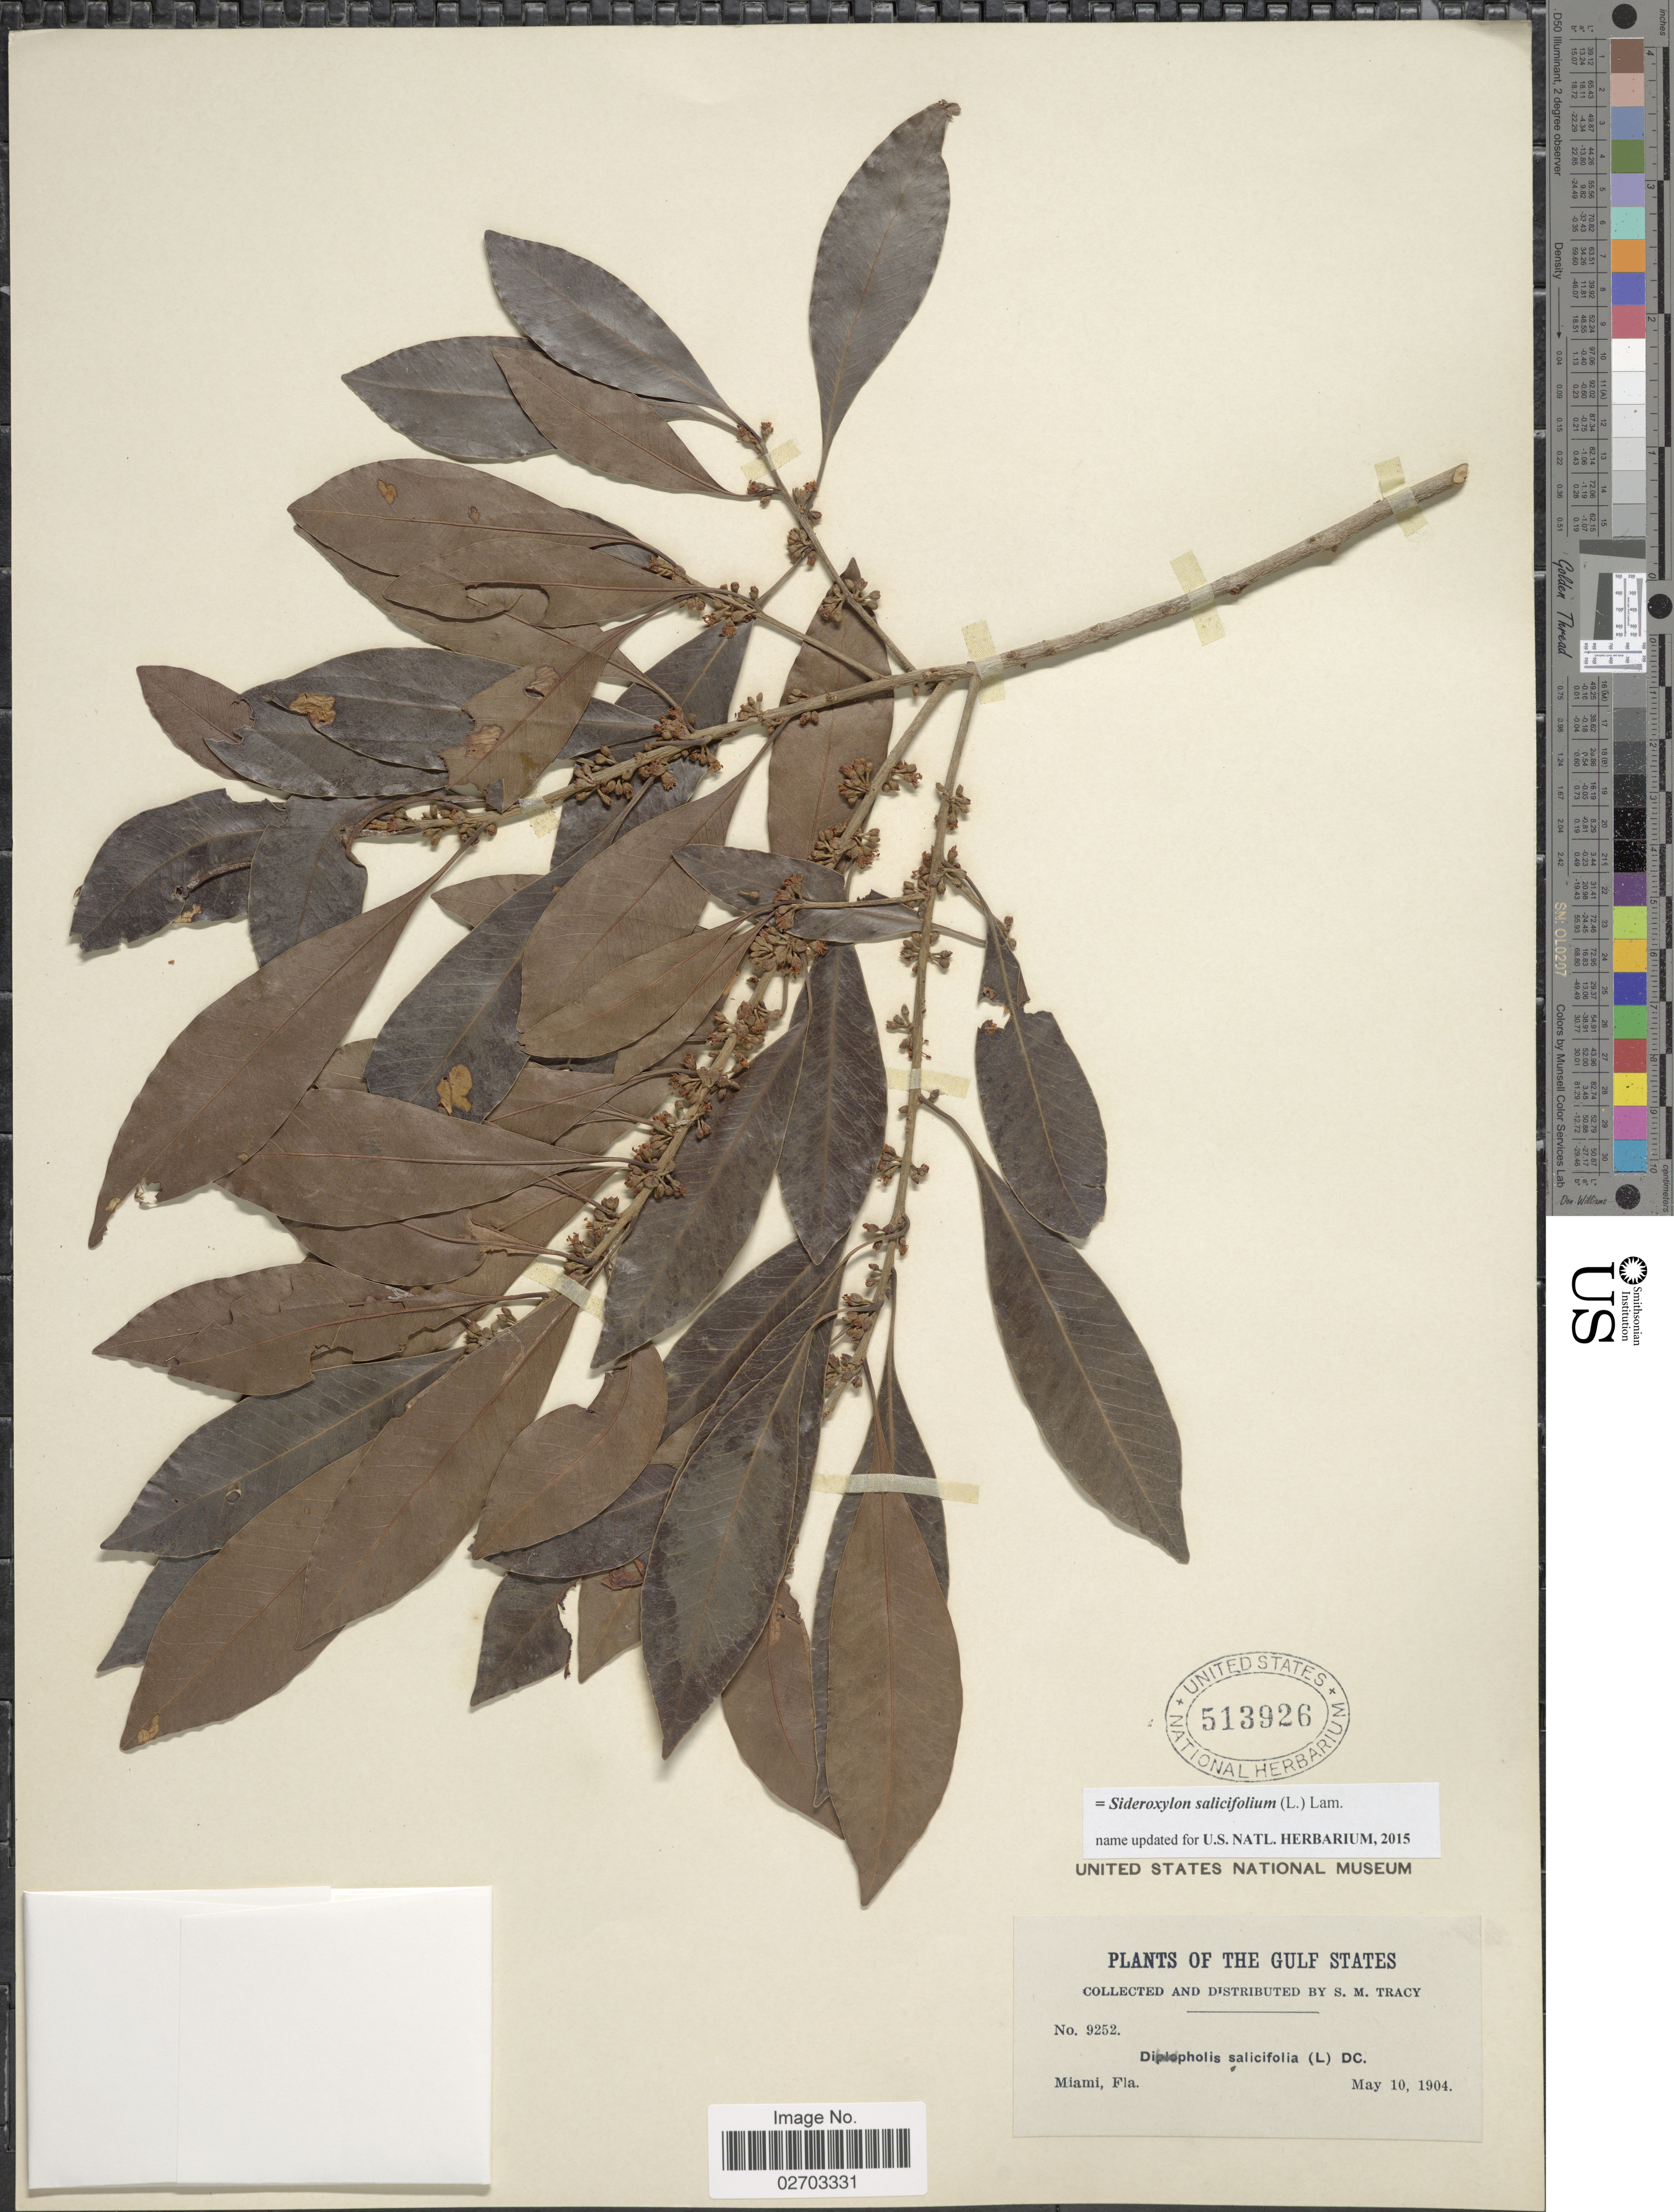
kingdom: Plantae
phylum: Tracheophyta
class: Magnoliopsida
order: Ericales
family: Sapotaceae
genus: Sideroxylon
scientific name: Sideroxylon salicifolium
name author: (L.) Lam.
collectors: S. M. Tracy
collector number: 9252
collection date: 1904-05-10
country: United States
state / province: Florida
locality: Gulf States, Miami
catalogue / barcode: US 513926